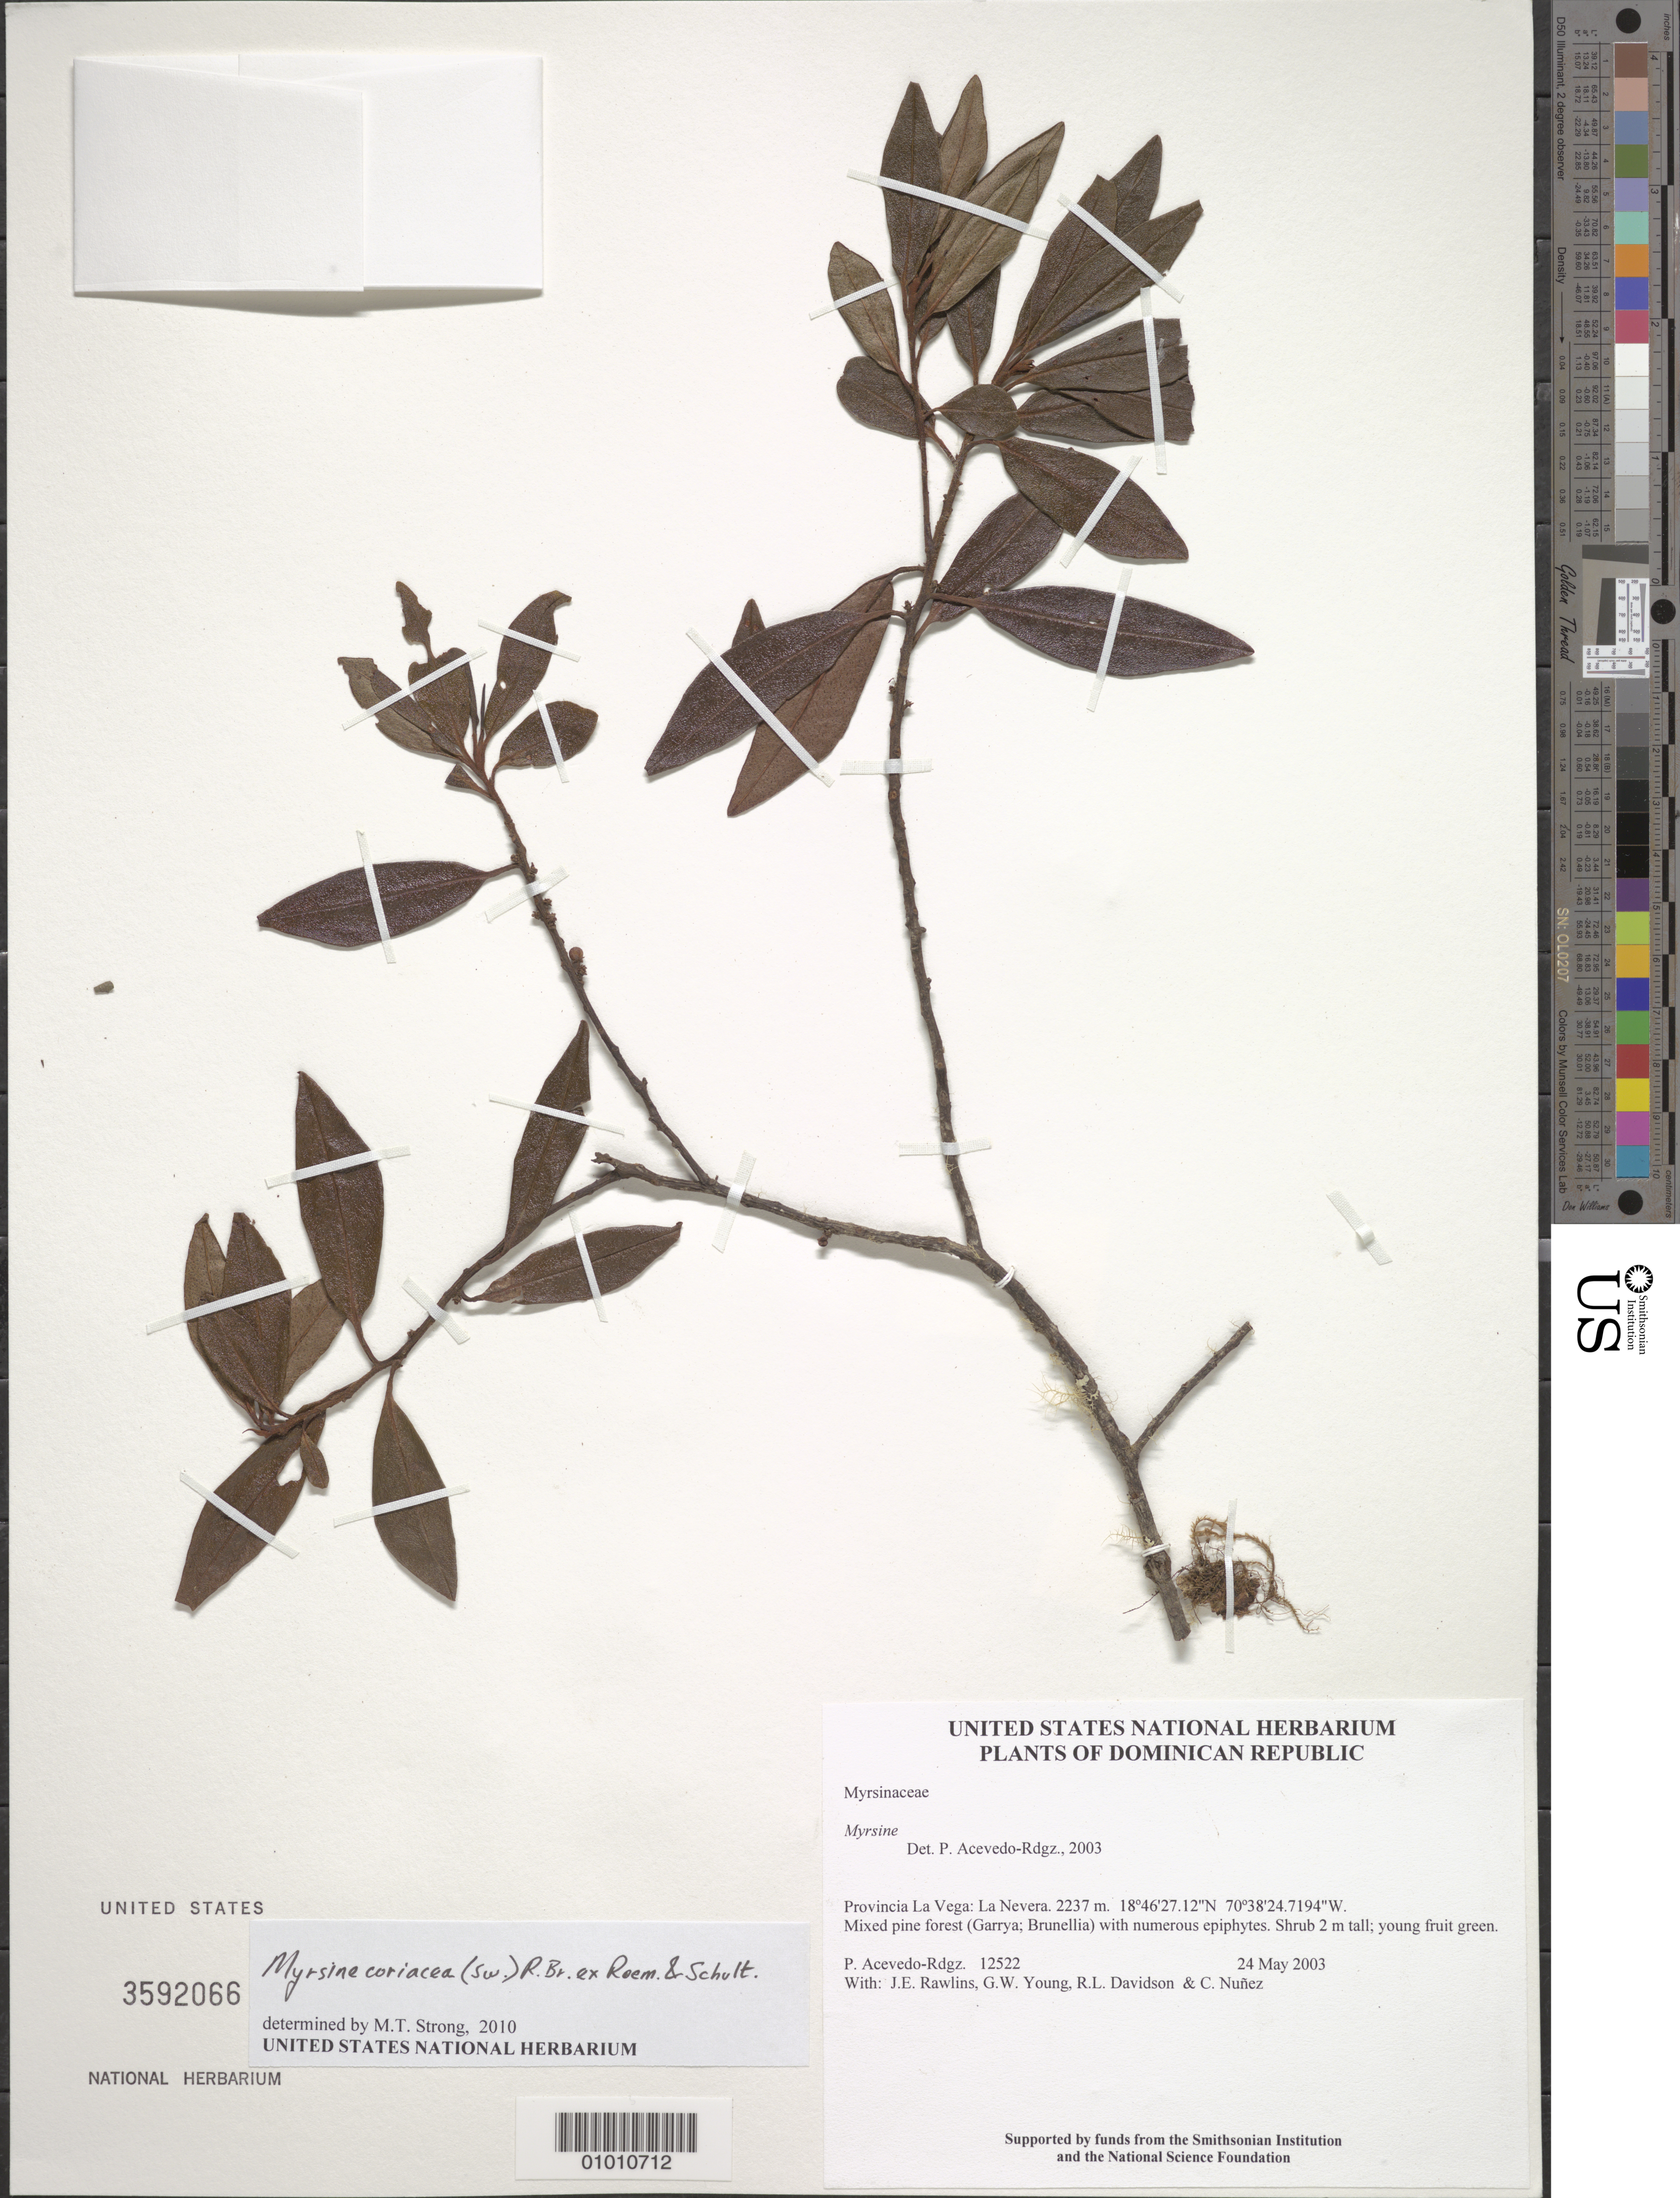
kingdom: Plantae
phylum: Tracheophyta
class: Magnoliopsida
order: Ericales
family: Primulaceae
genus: Myrsine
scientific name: Myrsine coriacea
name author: (Sw.) R. Br. ex Roem. & Schult.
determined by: Strong, M. T., (US), Smithsonian Institution - National Museum of Natural History (UNITED STATES)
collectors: P. Acevedo-Rodr., J. Rawlins, G. Young, R. Davidson & C. Nunez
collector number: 12522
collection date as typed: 24 May 2003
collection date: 2003-05-24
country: Dominican Republic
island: Hispaniola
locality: Provincia La Vega: La Nevera.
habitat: Mixed pine forest (Garrya; Brunellia) with numerous epiphytes.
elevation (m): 2237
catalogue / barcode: US 3592066